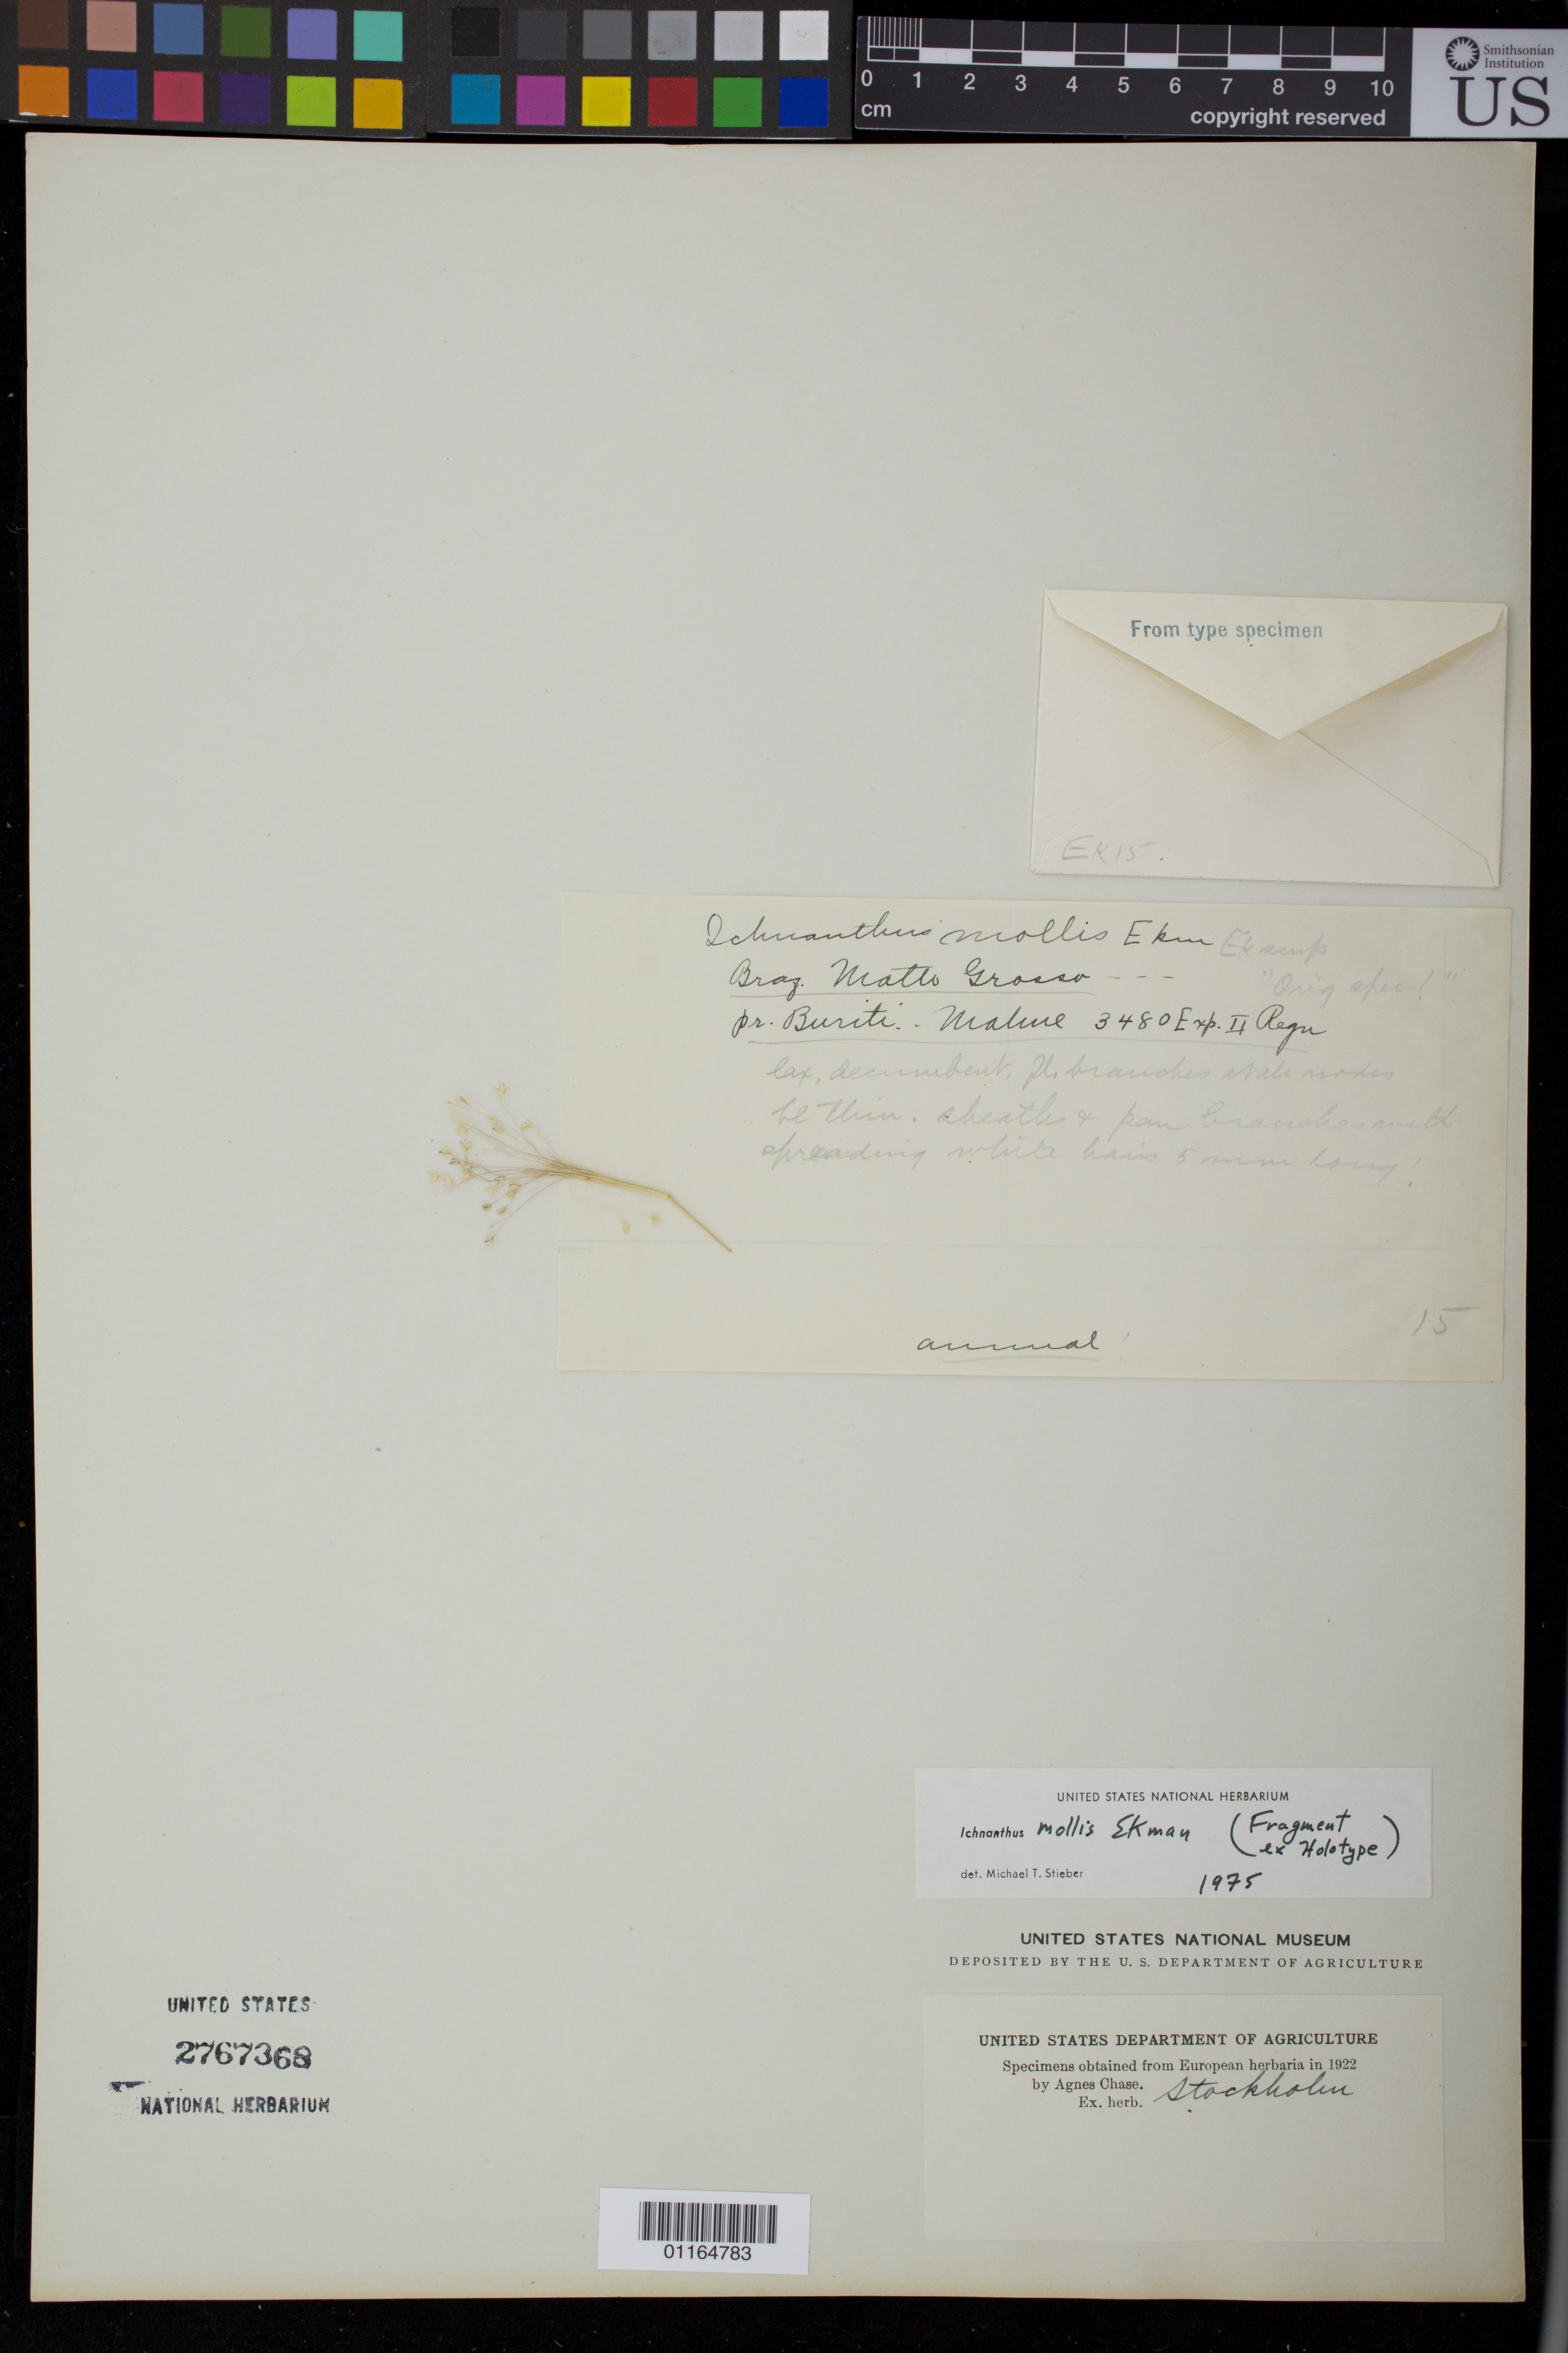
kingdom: Plantae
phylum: Tracheophyta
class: Liliopsida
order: Poales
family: Poaceae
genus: Ichnanthus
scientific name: Ichnanthus mollis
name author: Ekman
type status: Isotype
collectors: G. O. A. Malme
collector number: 3480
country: Brazil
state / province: Mato Grosso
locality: Pr. Buriti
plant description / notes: Fragmentary material of (holo) type specimen ex herb. Stockholm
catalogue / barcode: US 2767368